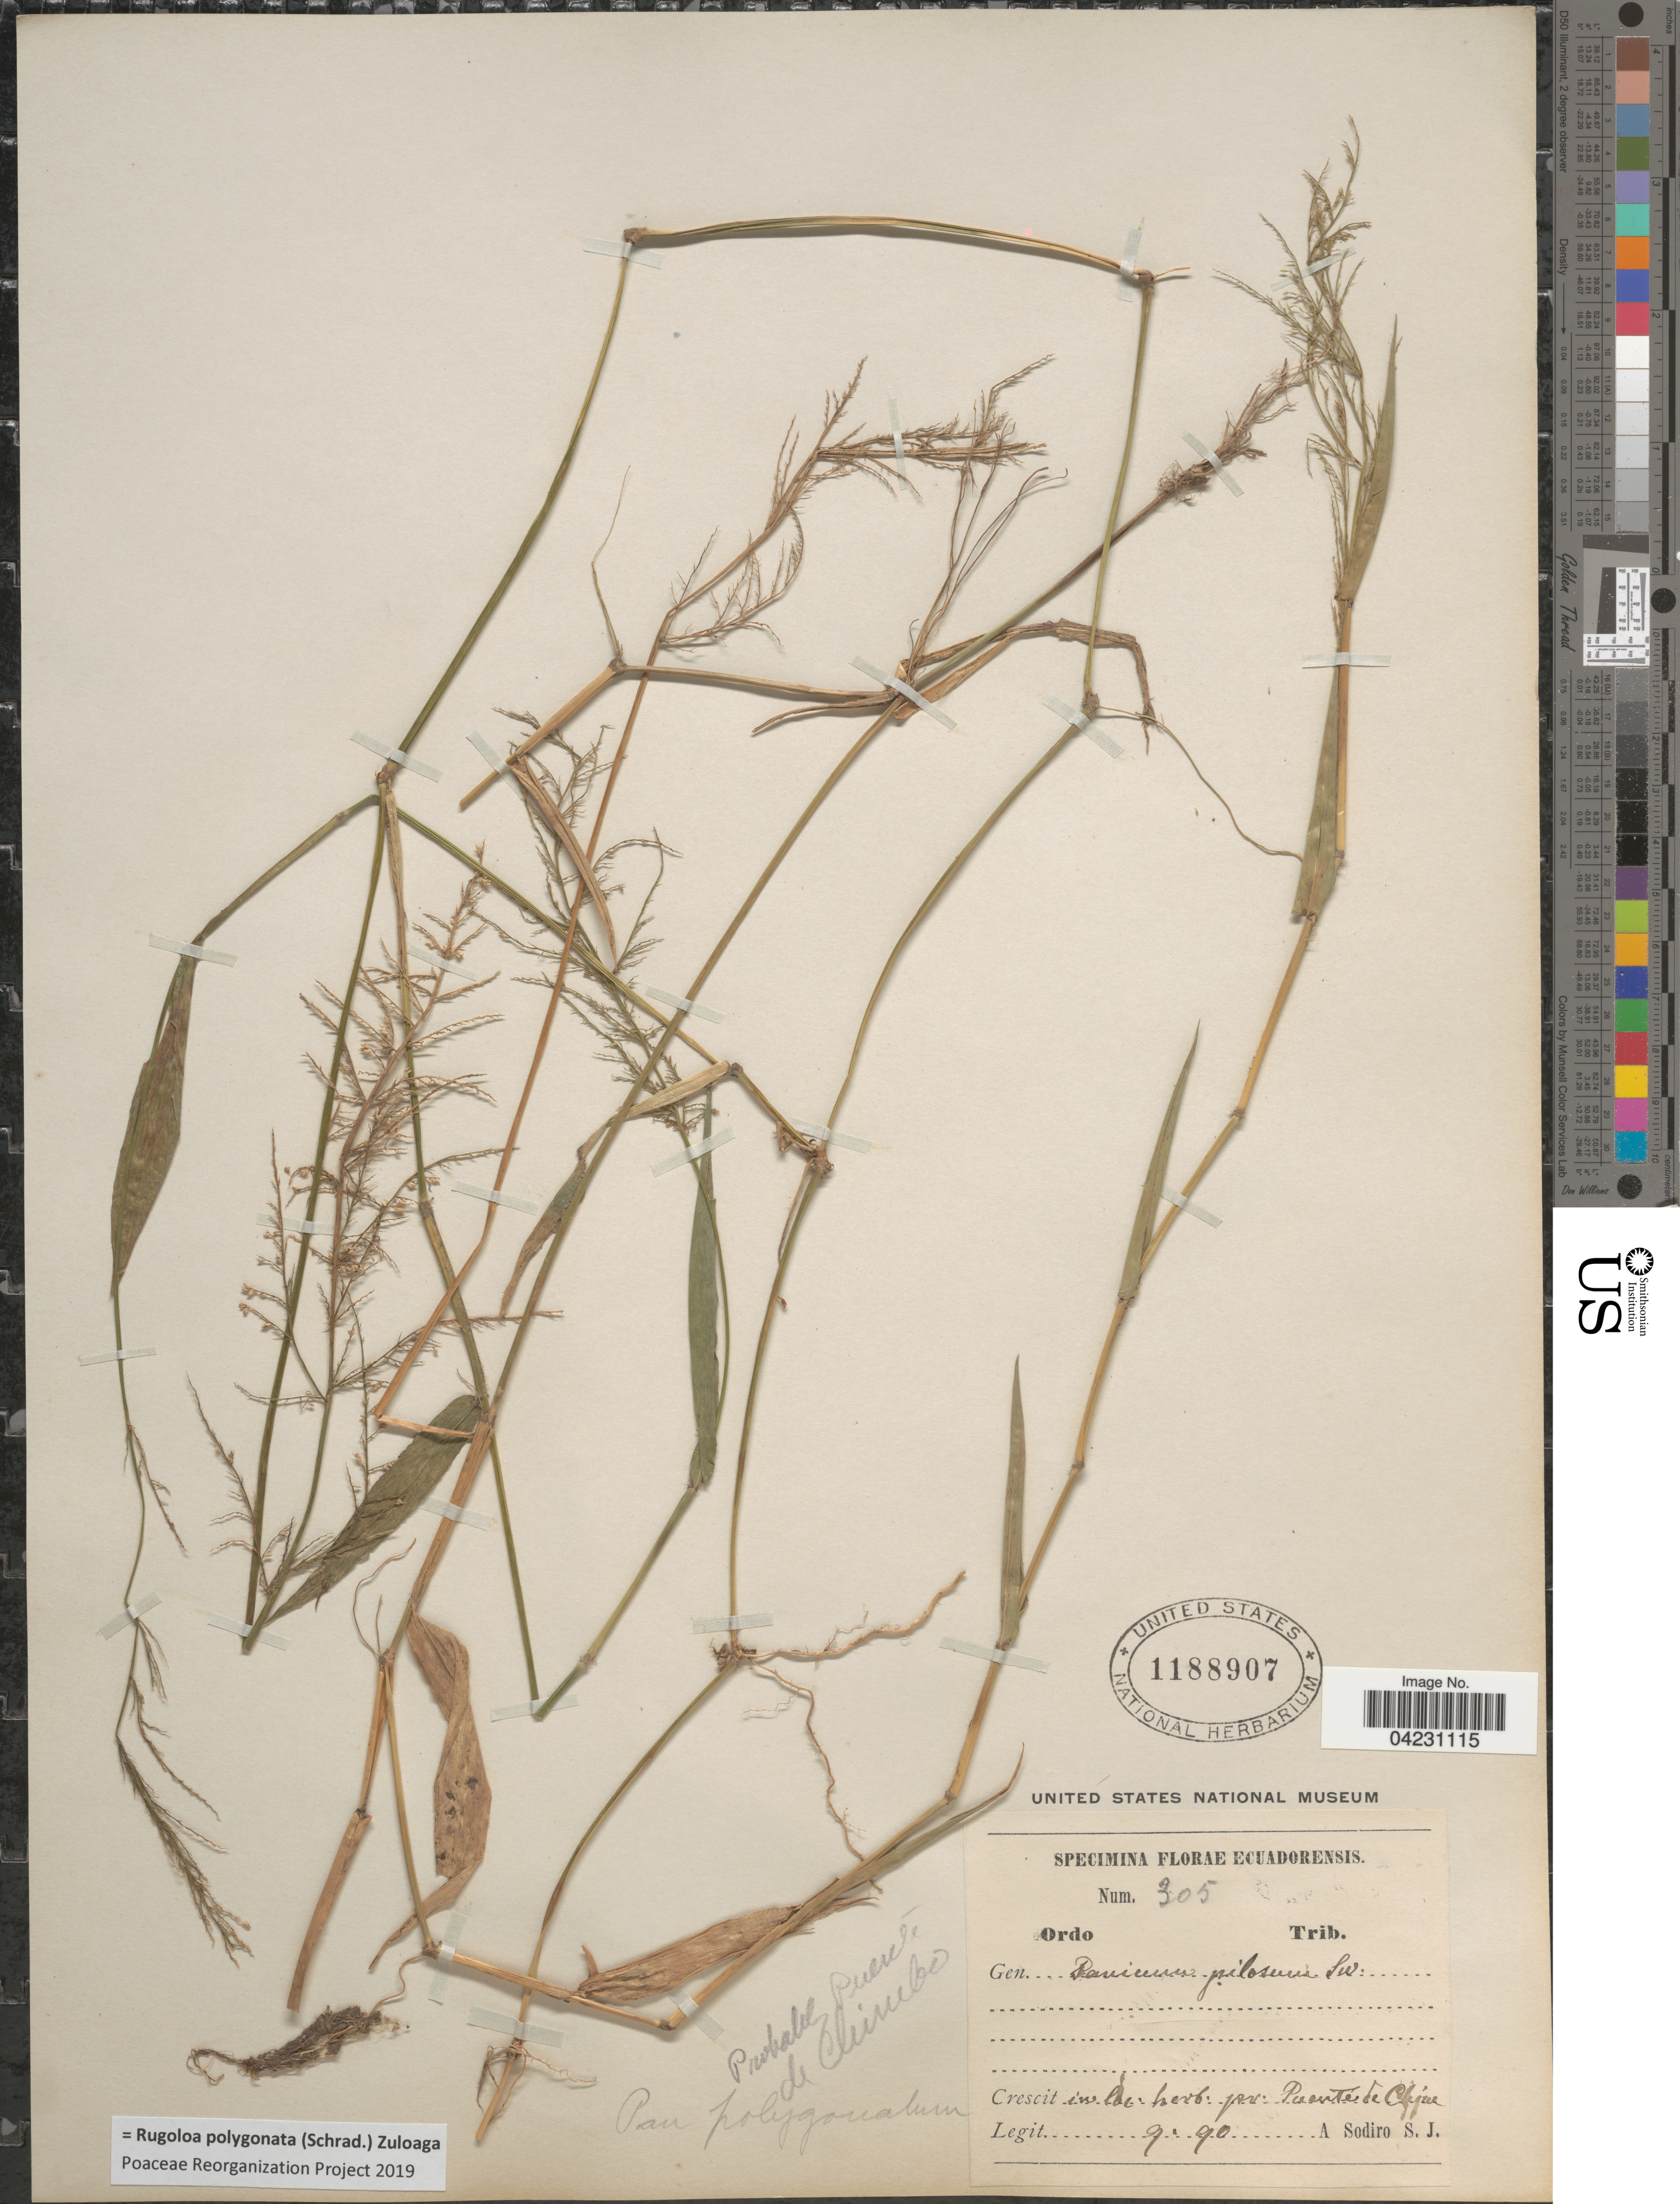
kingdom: Plantae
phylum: Tracheophyta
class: Liliopsida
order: Poales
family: Poaceae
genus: Rugoloa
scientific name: Rugoloa polygonata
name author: (Schrad.) Zuloaga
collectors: A. Sodiro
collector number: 305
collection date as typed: Transcribed d/m/y: /9/90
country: Ecuador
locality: Crescit in loc. herb. pr. Puente de Chique.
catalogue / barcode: US 1188907